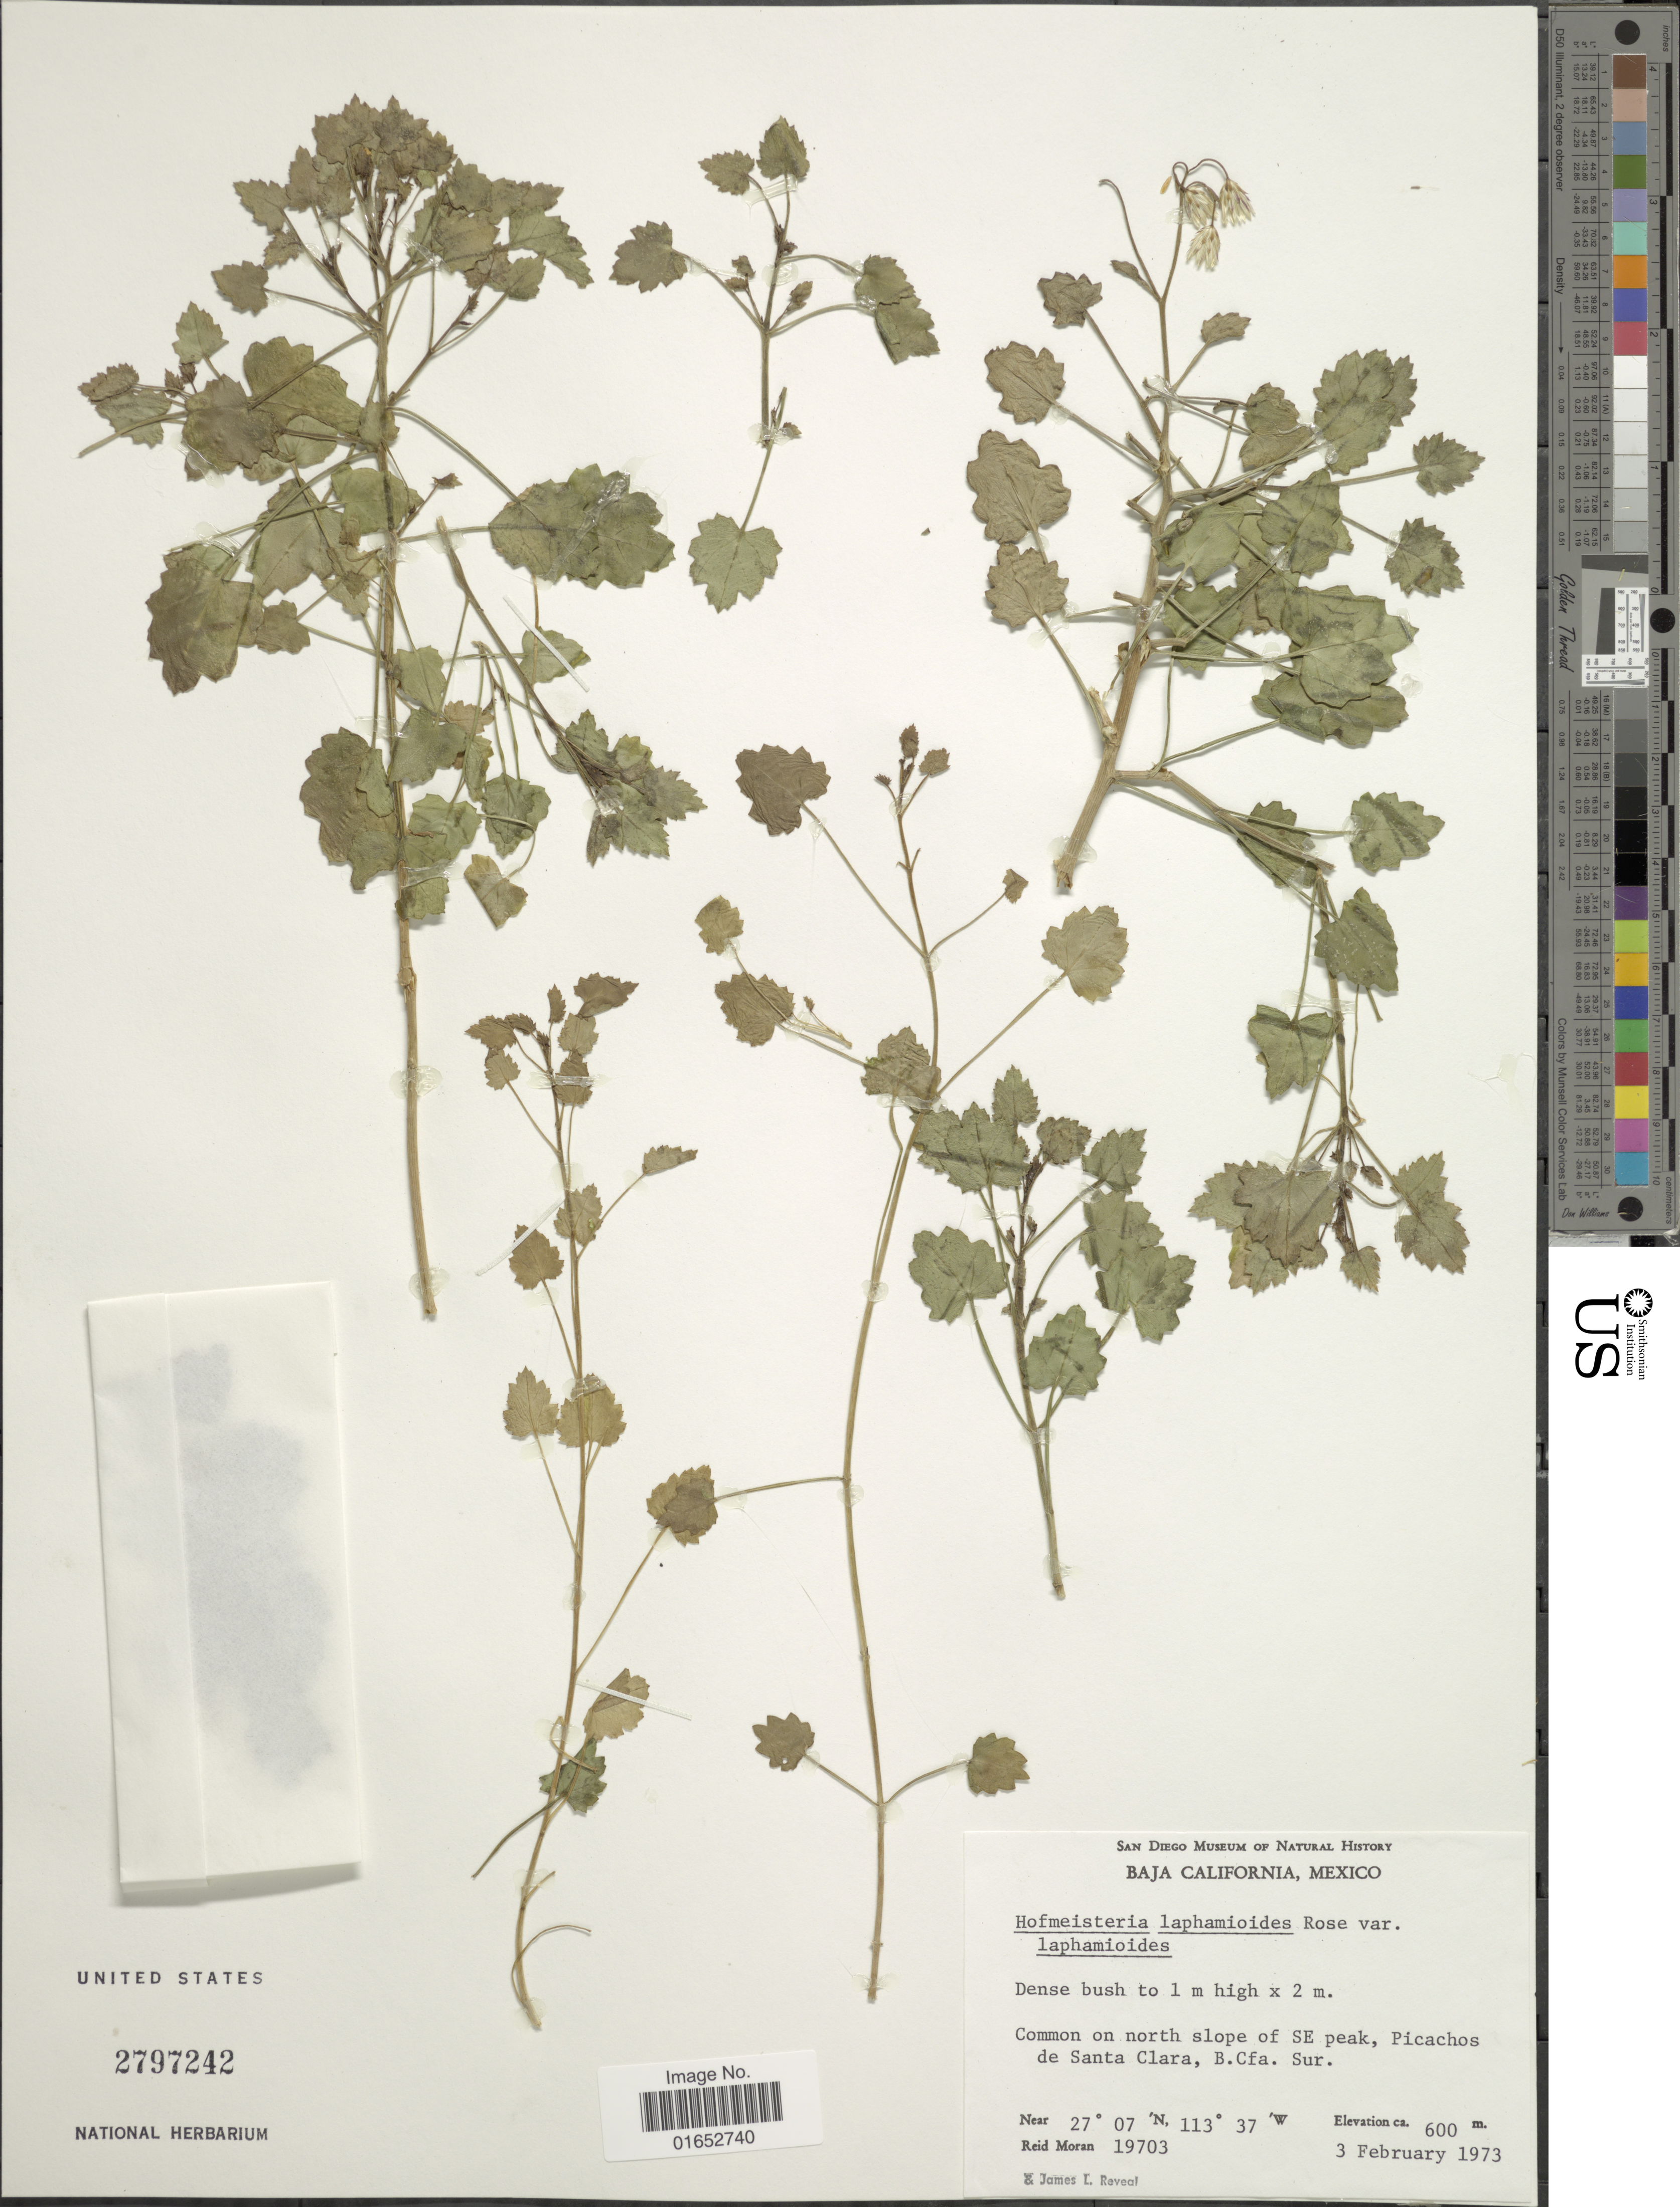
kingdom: Plantae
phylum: Tracheophyta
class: Magnoliopsida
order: Asterales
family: Asteraceae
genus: Pleurocoronis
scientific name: Pleurocoronis laphamioides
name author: (Rose) R.M. King & H. Rob.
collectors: R. V. Moran & J. L. Reveal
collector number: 19703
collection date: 1973-02-03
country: Mexico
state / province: Baja California Sur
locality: Common on north slope of SE peak, Picachos de Santa Clara, B. Cfa. Sur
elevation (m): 600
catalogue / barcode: US 2797242